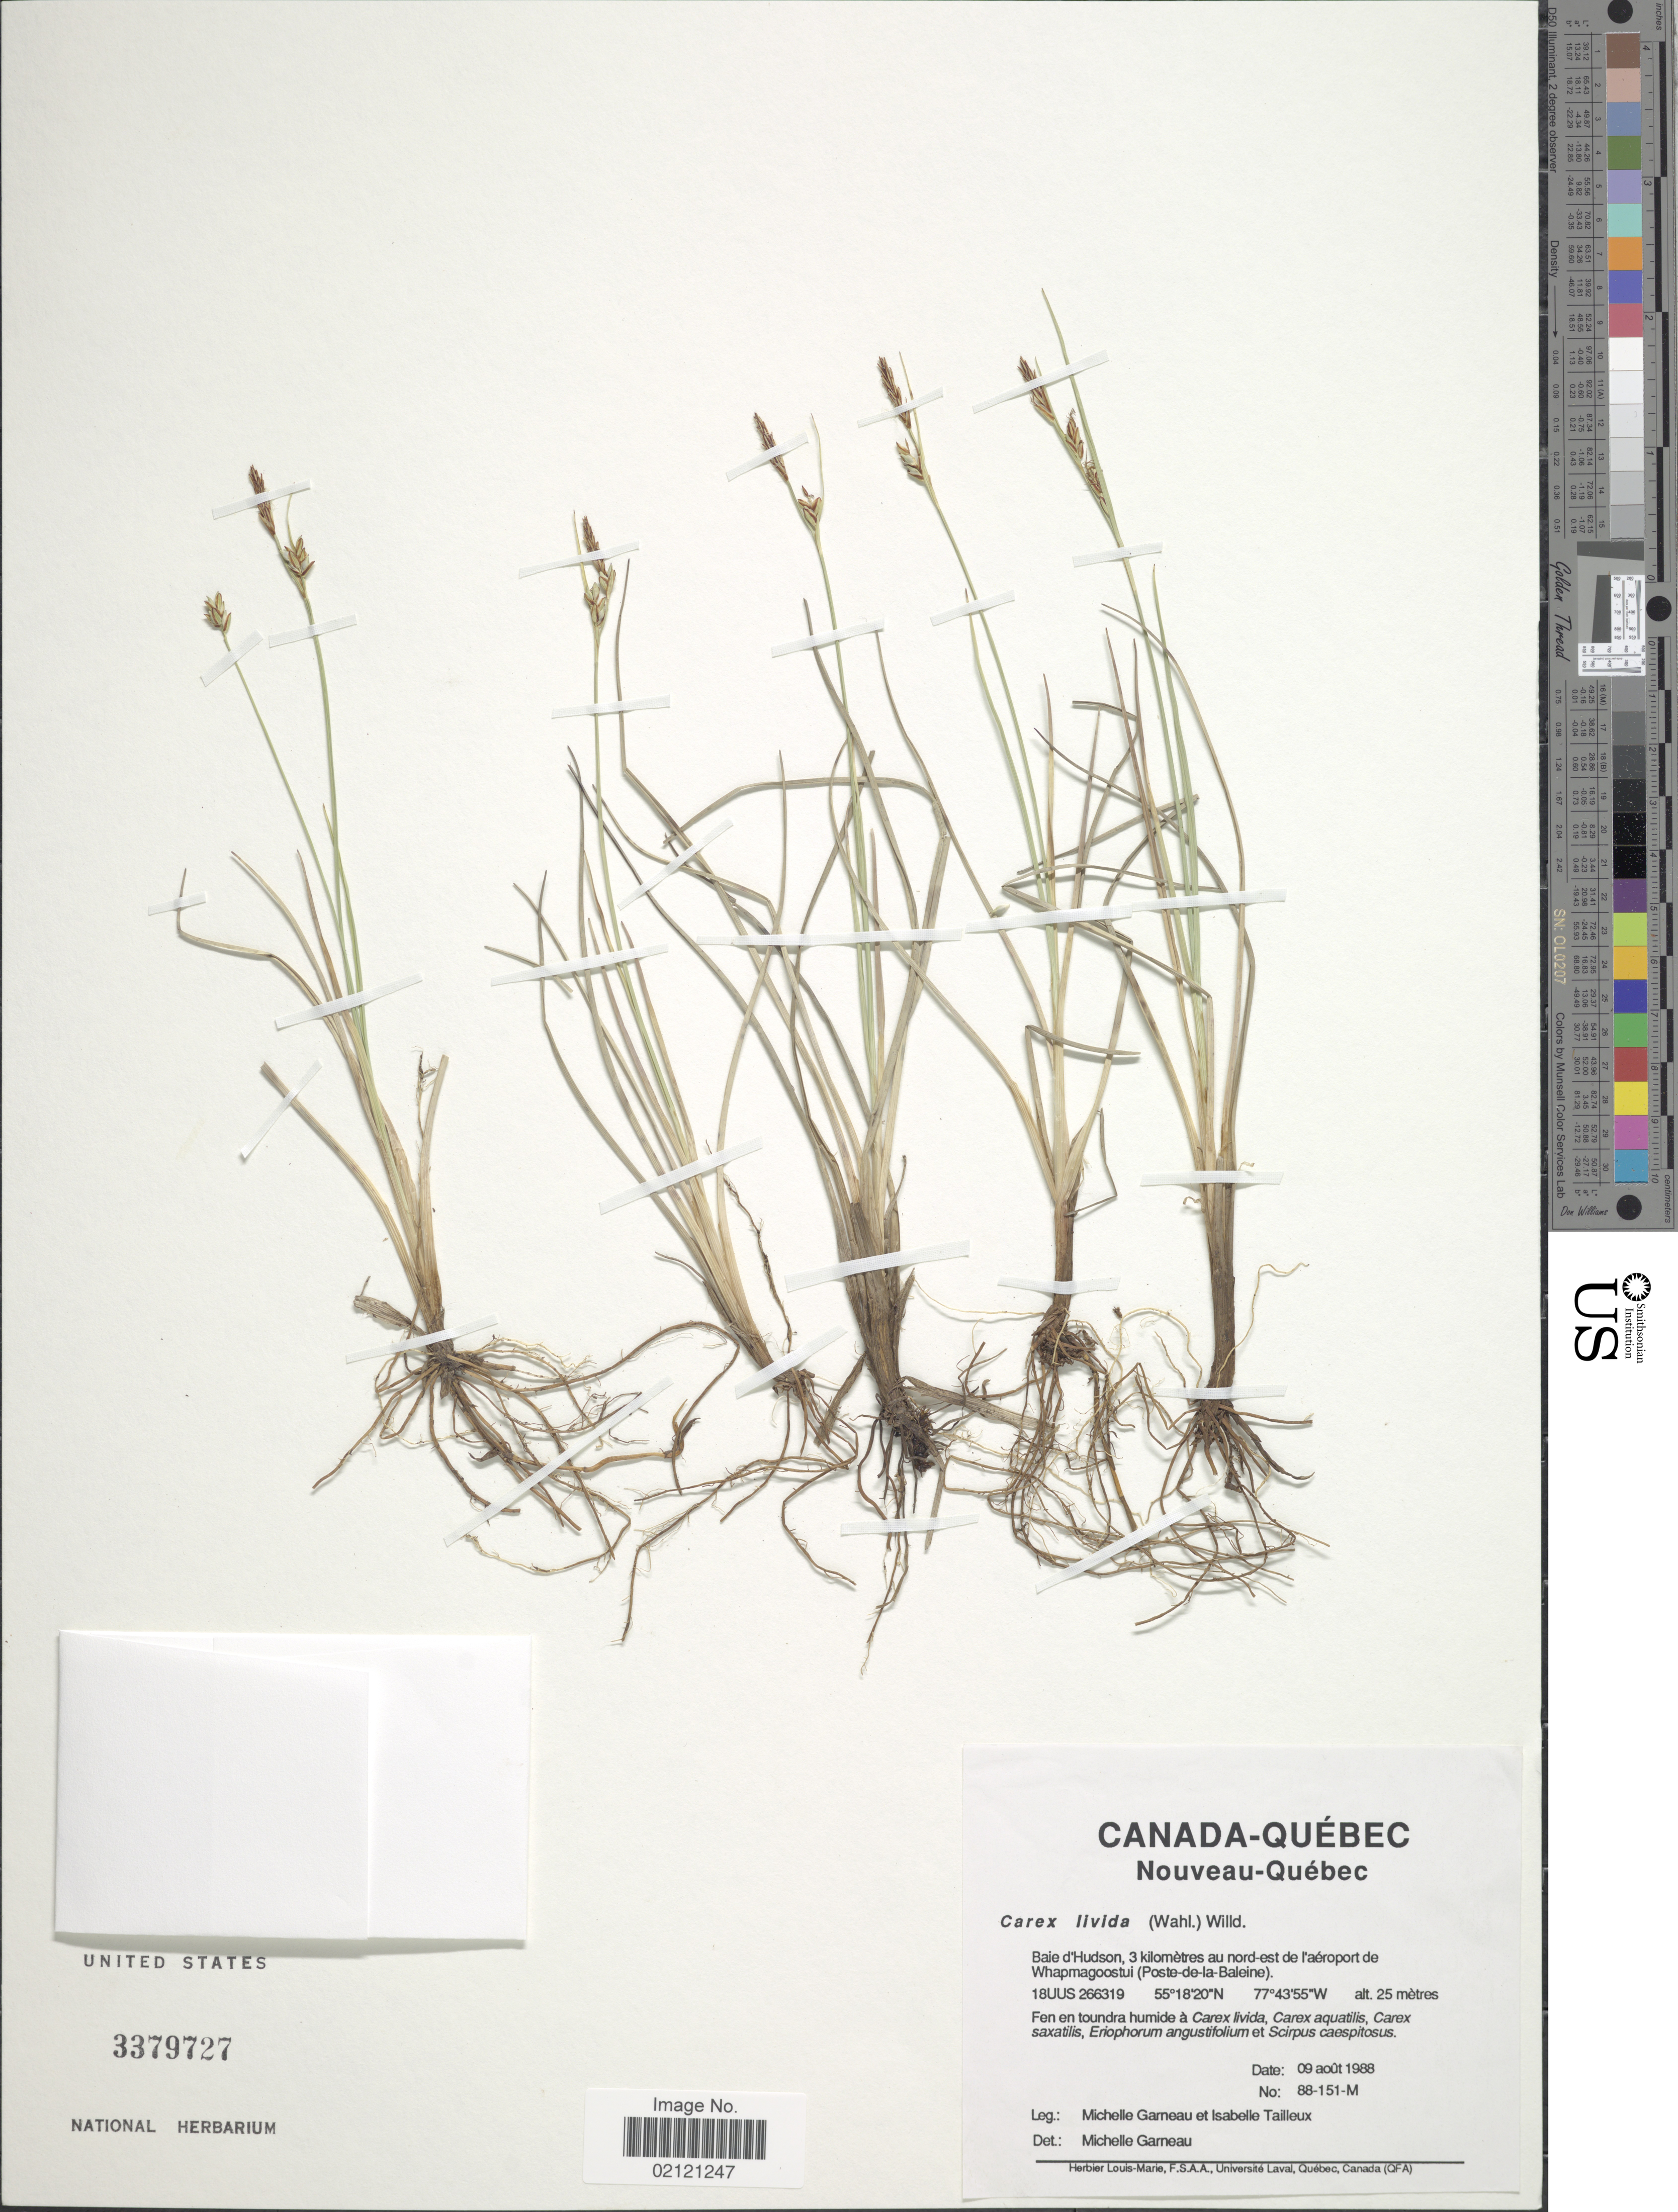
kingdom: Plantae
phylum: Tracheophyta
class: Liliopsida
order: Poales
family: Cyperaceae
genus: Carex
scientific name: Carex livida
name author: (Wahlenb.) Willd.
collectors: M. Garneau & I. Tailleux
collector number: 88-151-M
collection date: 1988-08-09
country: Canada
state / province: Quebec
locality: Nouveau - Quebec, Baie d'Hudson, 3 kilometres au nord-est de l'aeroport de Whapmagoostui (Poste-de-la-baleine), 18UUS 266319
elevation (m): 25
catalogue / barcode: US 3379727